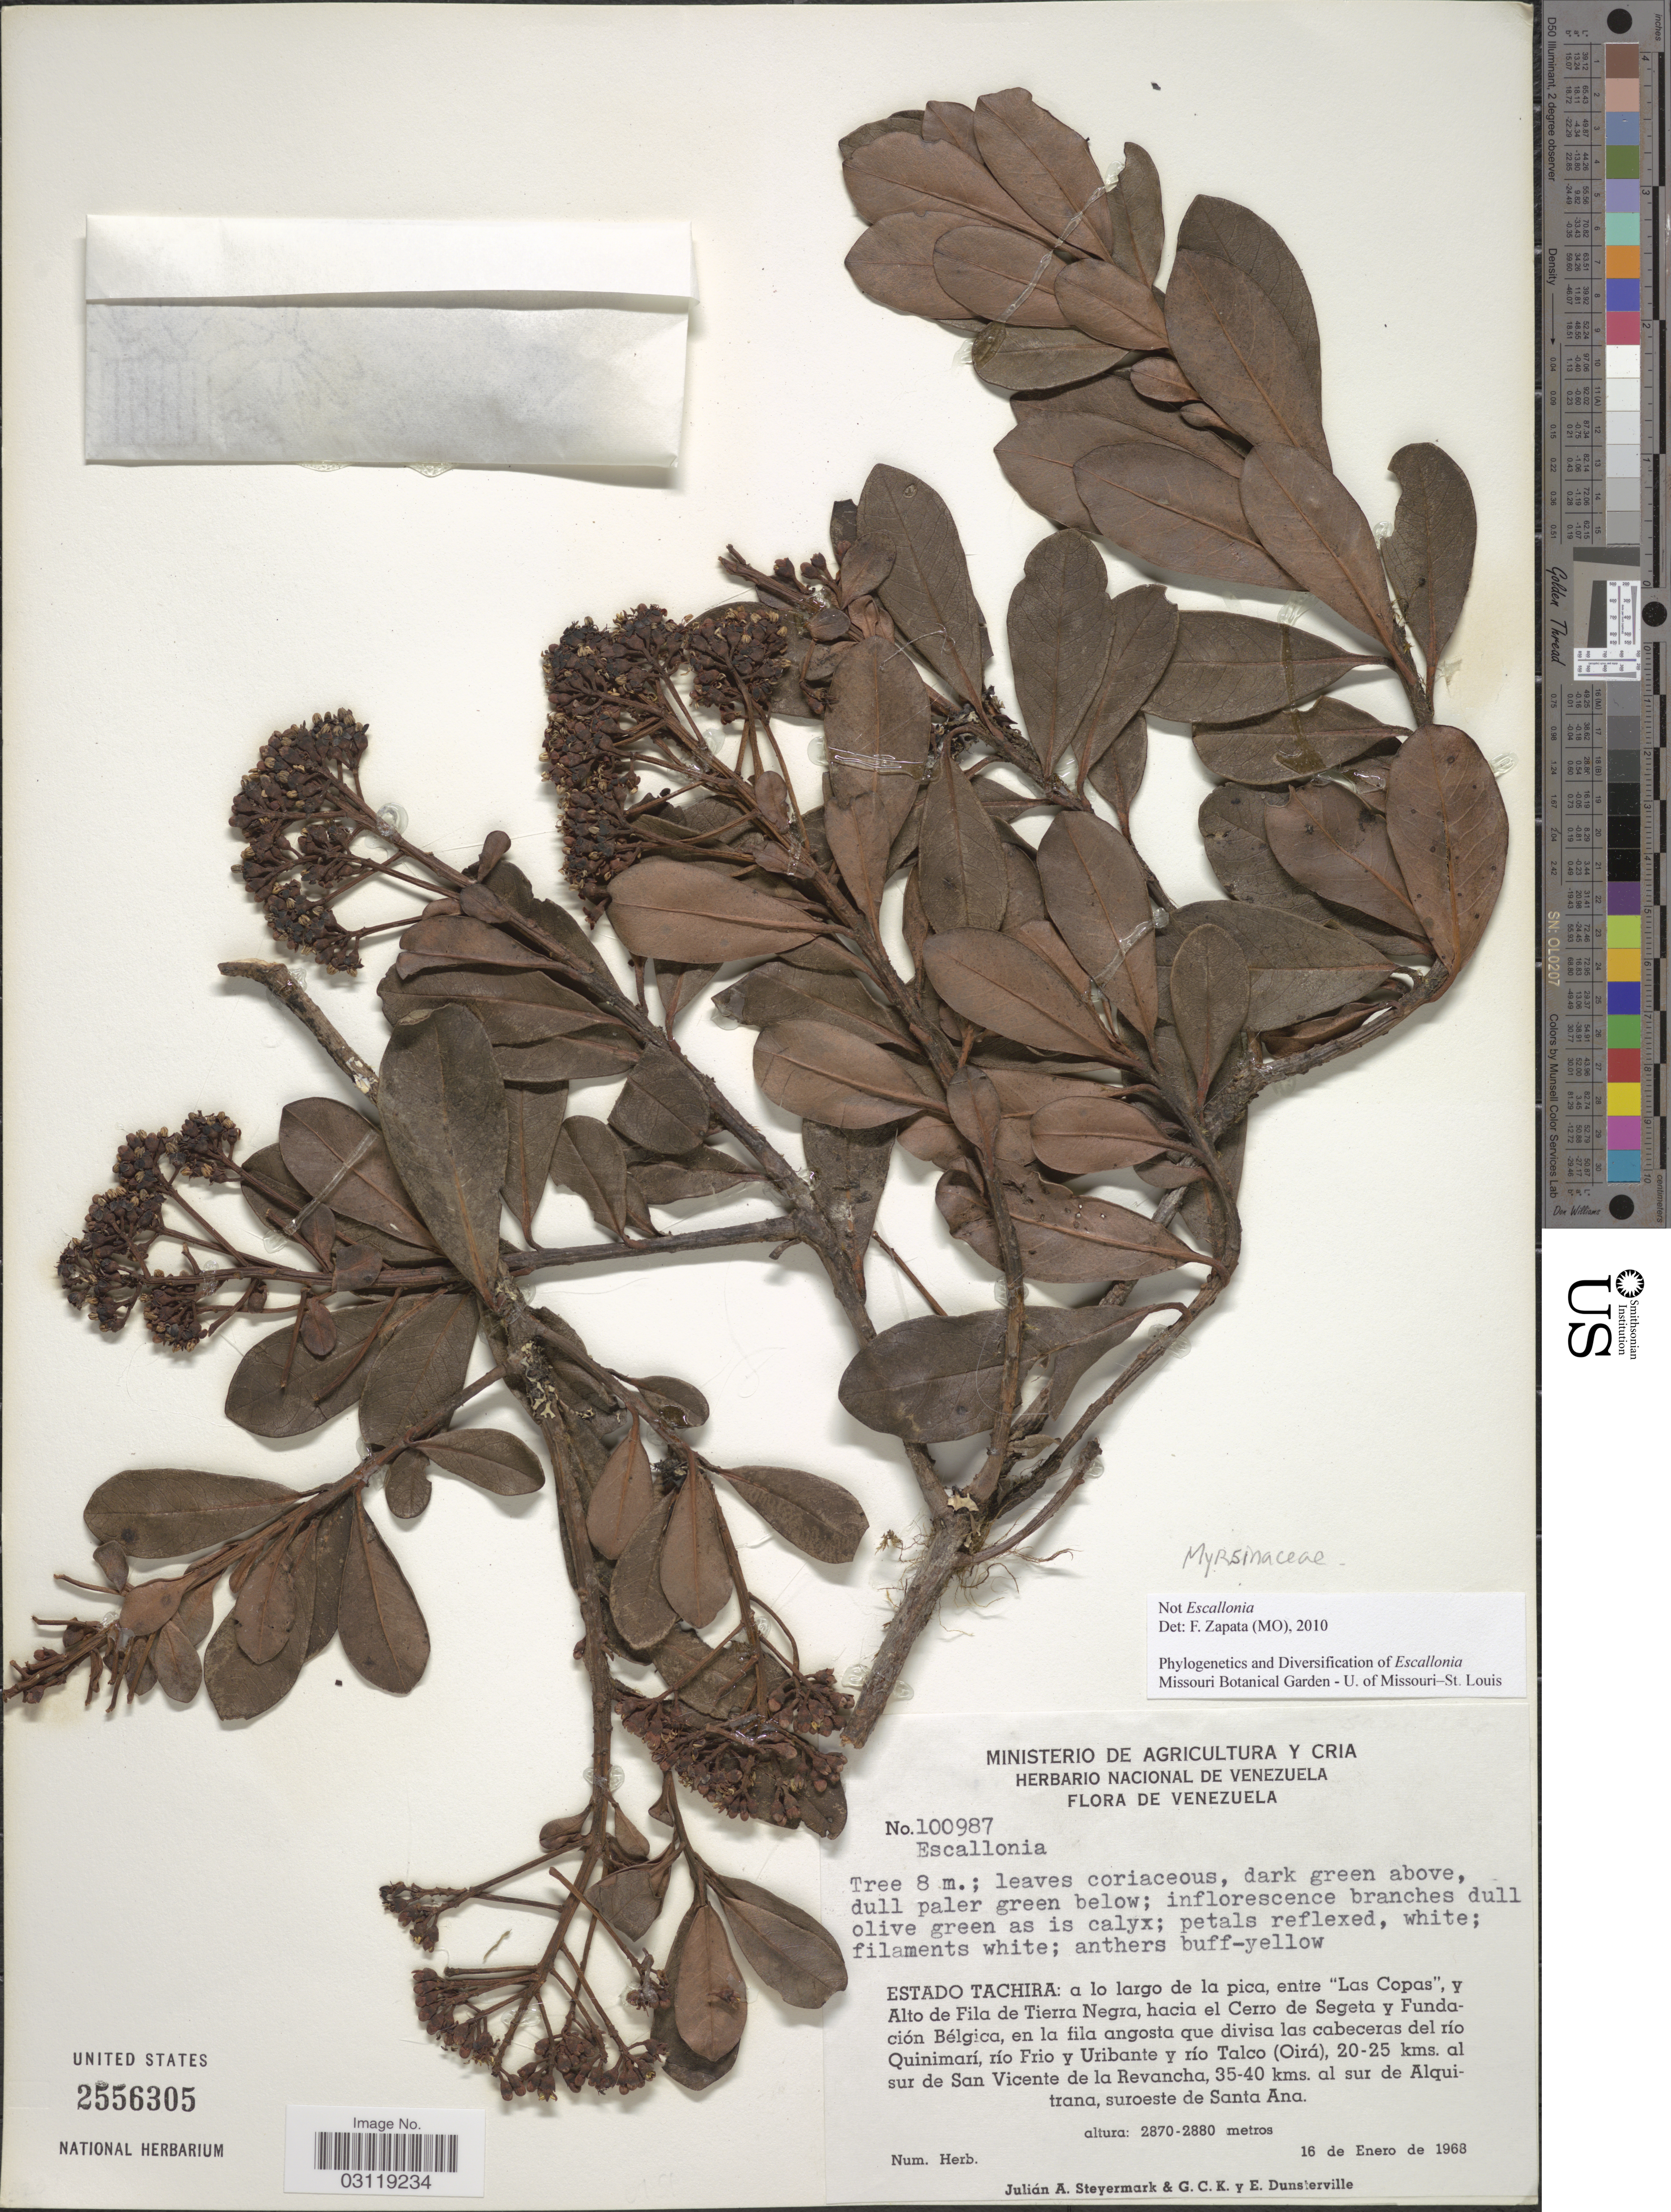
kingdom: Plantae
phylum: Tracheophyta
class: Magnoliopsida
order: Ericales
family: Primulaceae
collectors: J. Steyermark, G. C. K. Dunsterville & E. Dunsterville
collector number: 100987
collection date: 1968-01-16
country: Venezuela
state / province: Tachira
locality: A lo largo de la pica, entre "Las Copas", y Alto de Fila de Tierra Negra, hacia el Cerro de Segeta y Fundación Bélgica, en la fila angosta que divisa las cabeceras del río Quinimarí, río Frio y Uribante y río Talco (Oirá), 20-25 kms. al sur de San Vicente de la Revancha, 35-40 kms. al sur de Alquitrana, suroeste de Santa Ana.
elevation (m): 2870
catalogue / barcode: US 2556305